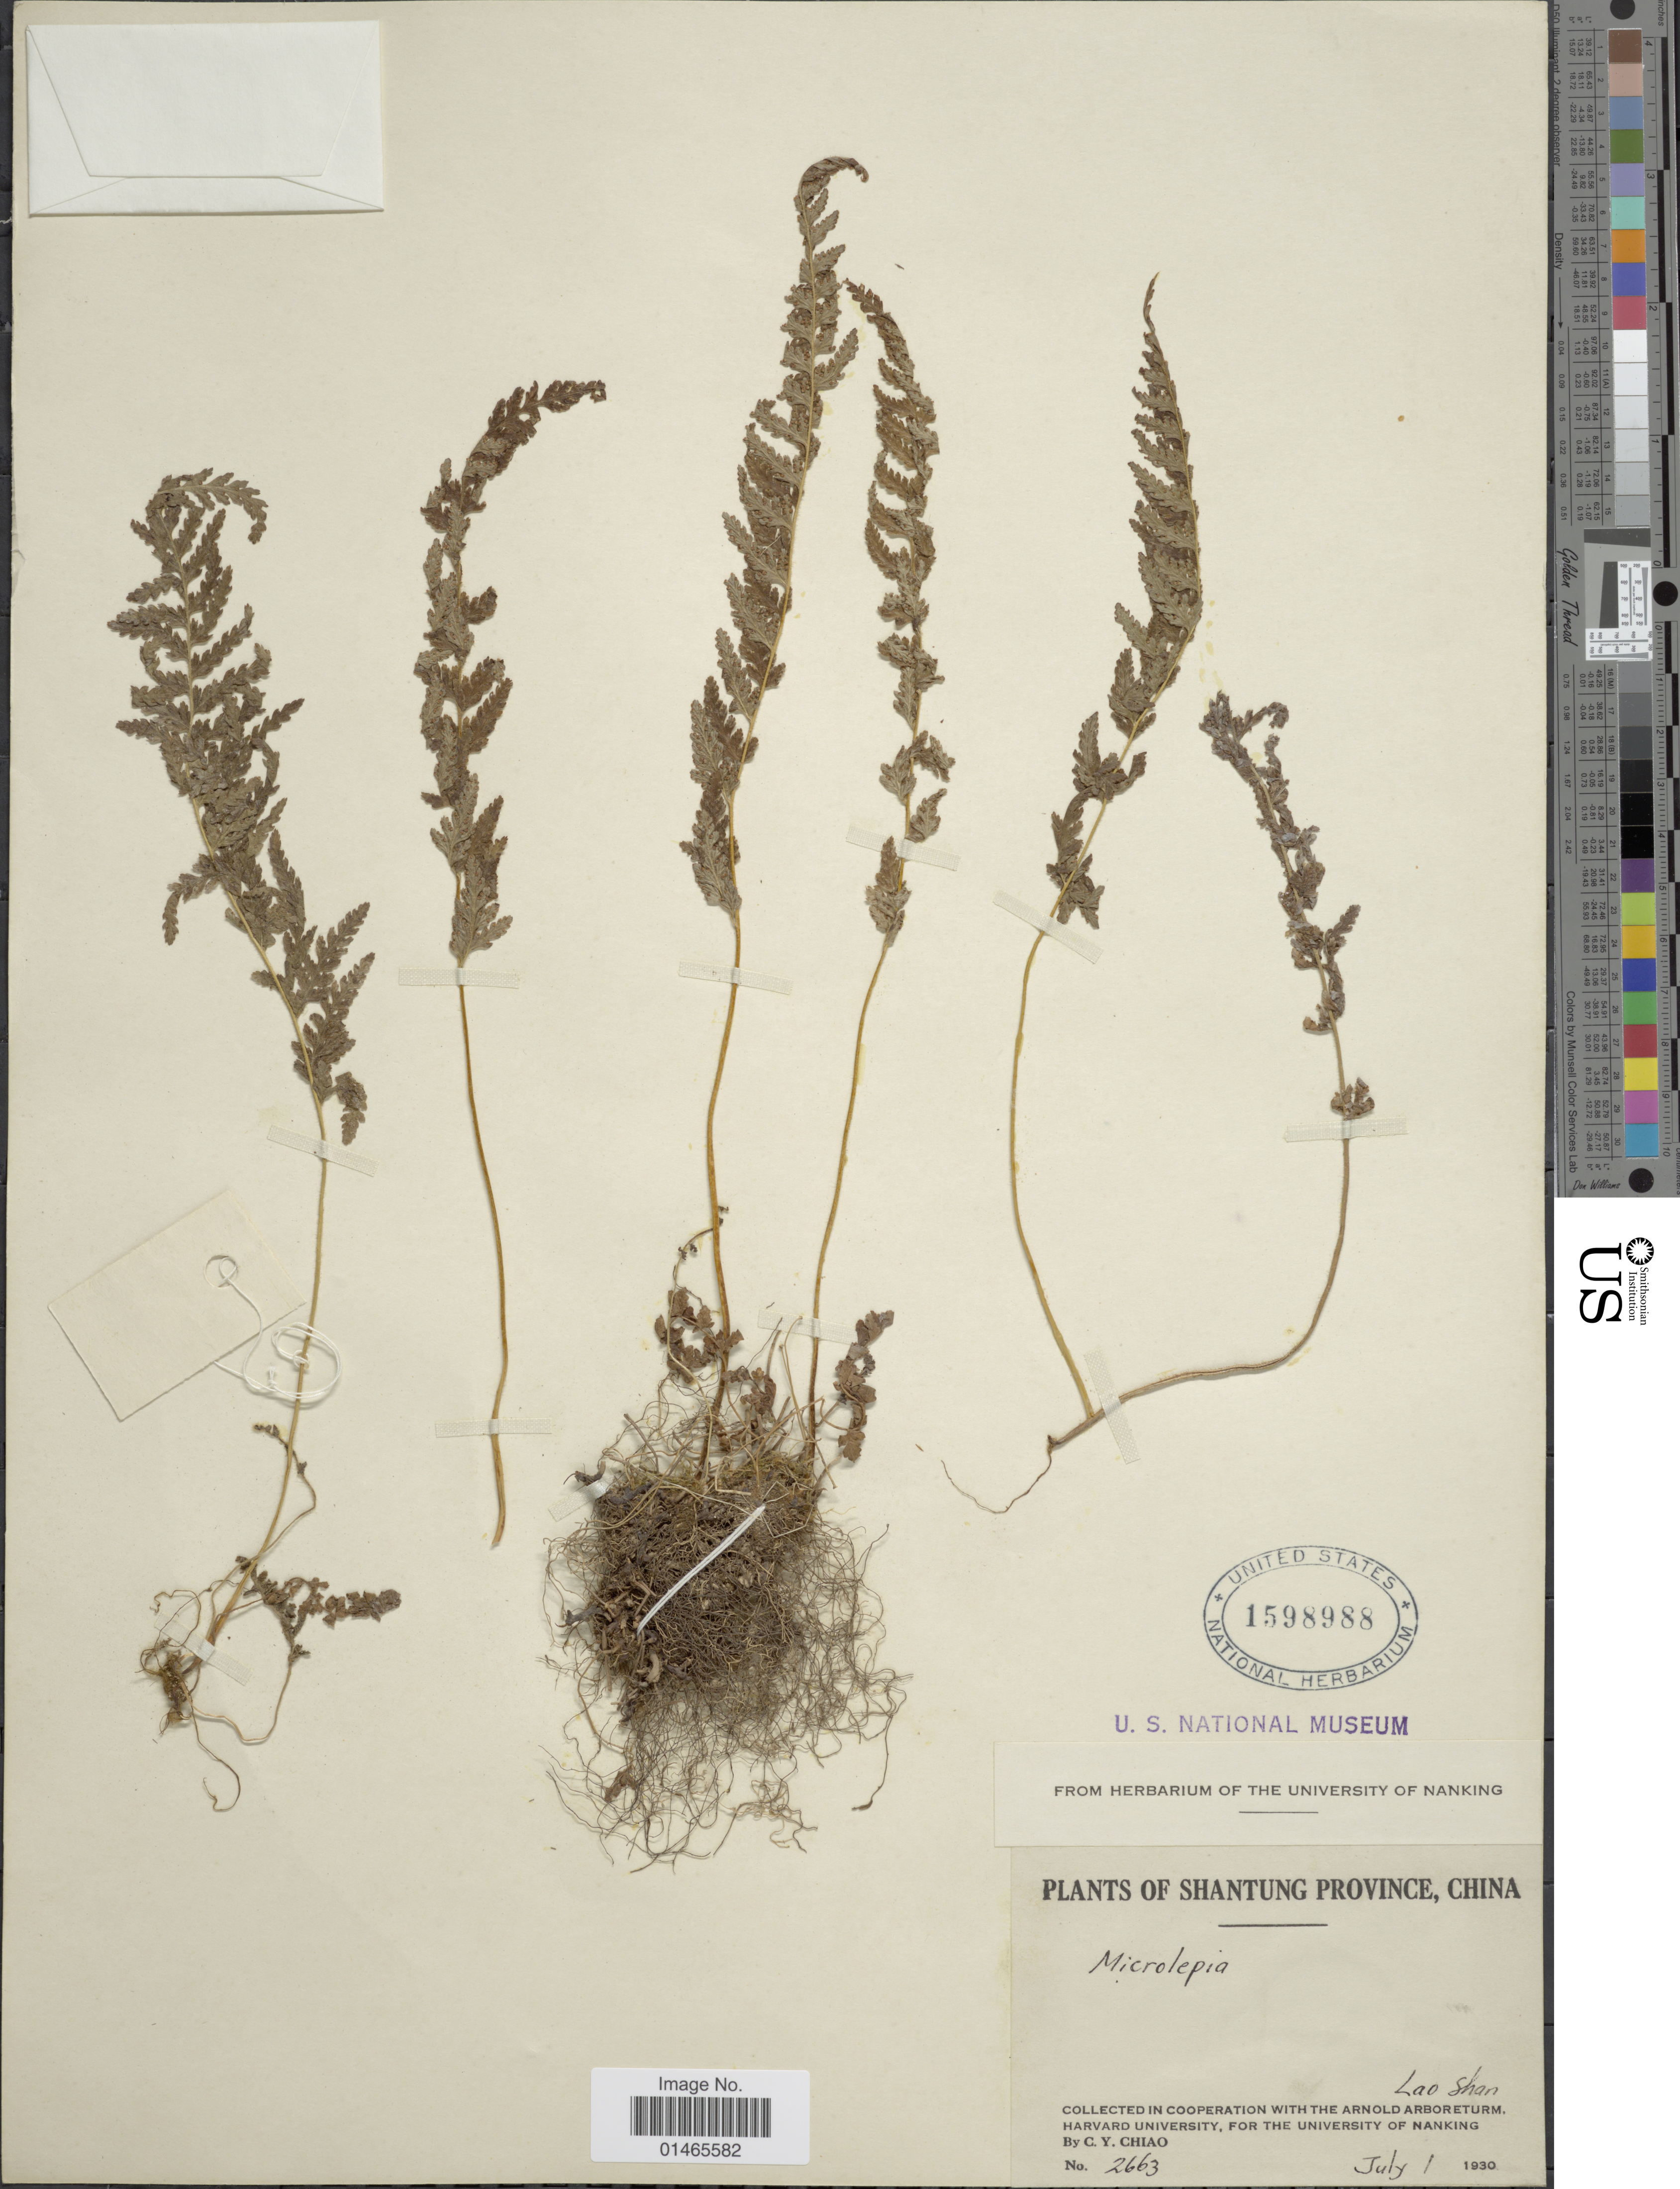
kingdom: Plantae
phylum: Tracheophyta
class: Polypodiopsida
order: Polypodiales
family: Dennstaedtiaceae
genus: Microlepia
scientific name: Microlepia pilosella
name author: (Hook.) T. Moore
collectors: C. Y. Chiao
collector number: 2663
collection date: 1930-07-01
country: China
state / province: Shandong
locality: Shantung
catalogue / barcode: US 1598988